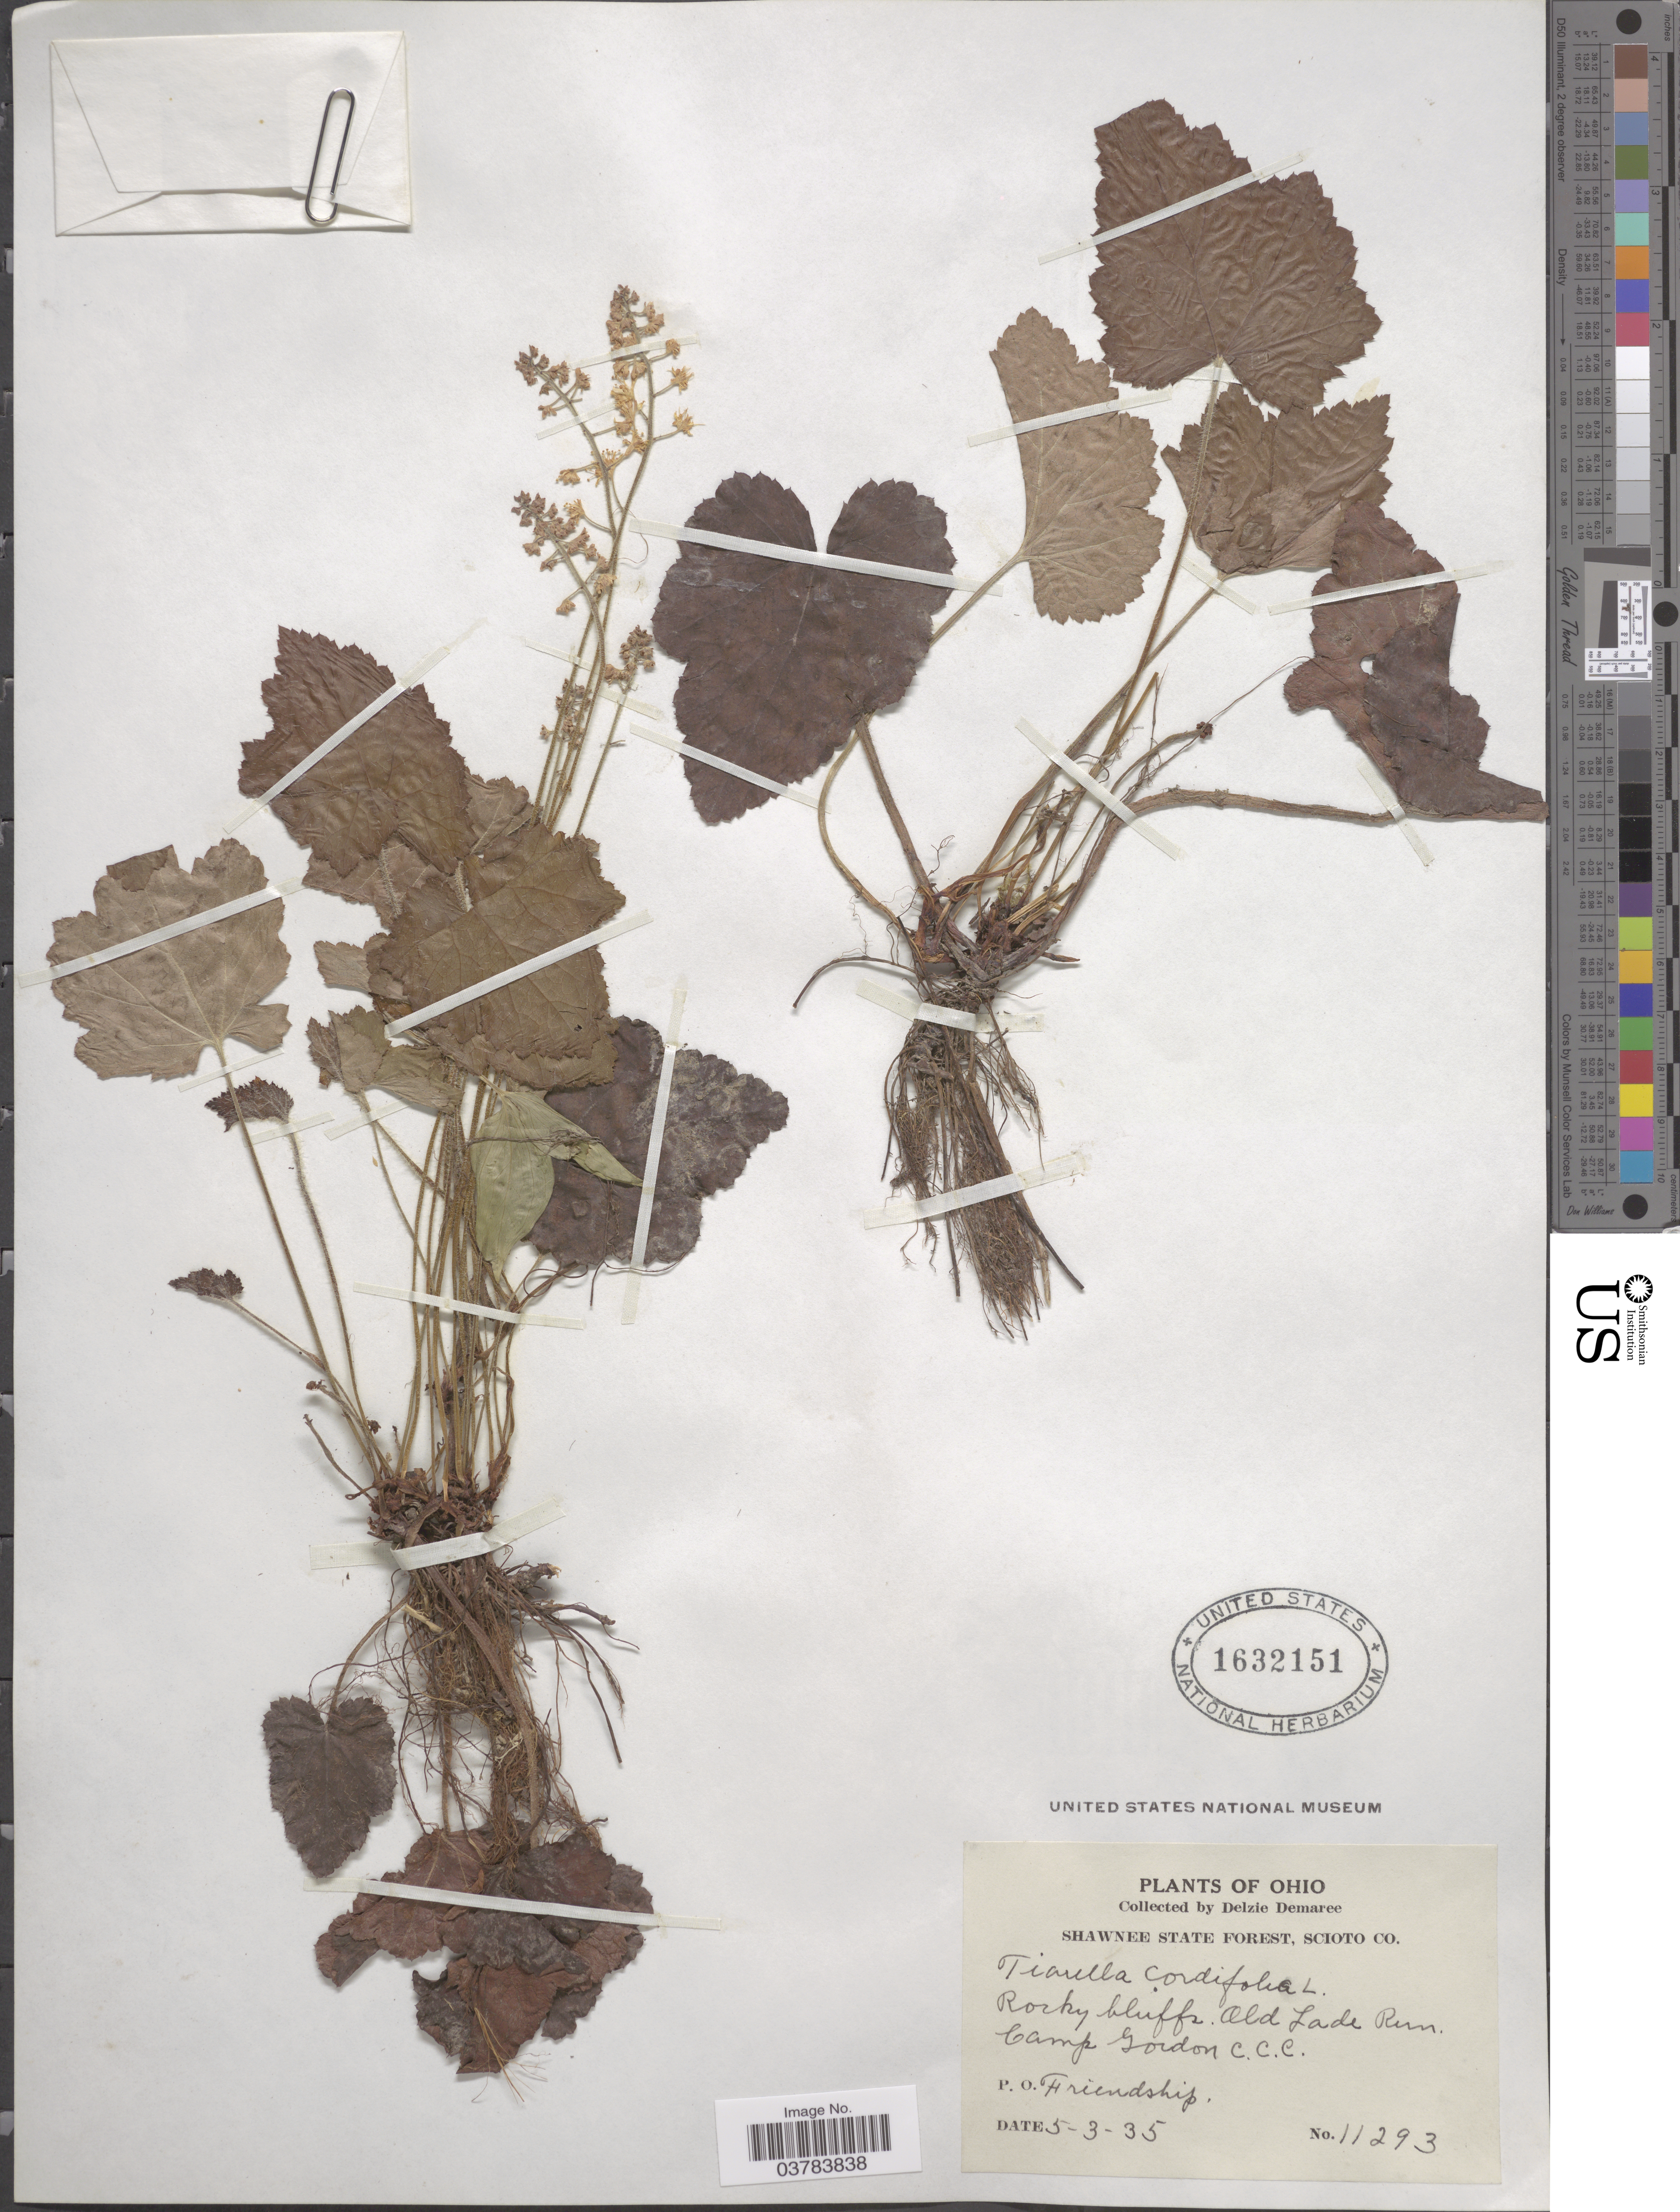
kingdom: Plantae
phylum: Tracheophyta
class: Magnoliopsida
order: Saxifragales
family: Saxifragaceae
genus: Tiarella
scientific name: Tiarella cordifolia var. typica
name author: Lakela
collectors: D. Demaree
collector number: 11293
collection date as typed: Transcribed d/m/y: 3/5/35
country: United States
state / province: Ohio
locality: Shawnee State Forest, Scioto Co. Old Jade Run. Camp Gordon C.C.C. P.O. Friendship.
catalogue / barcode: US 1632151